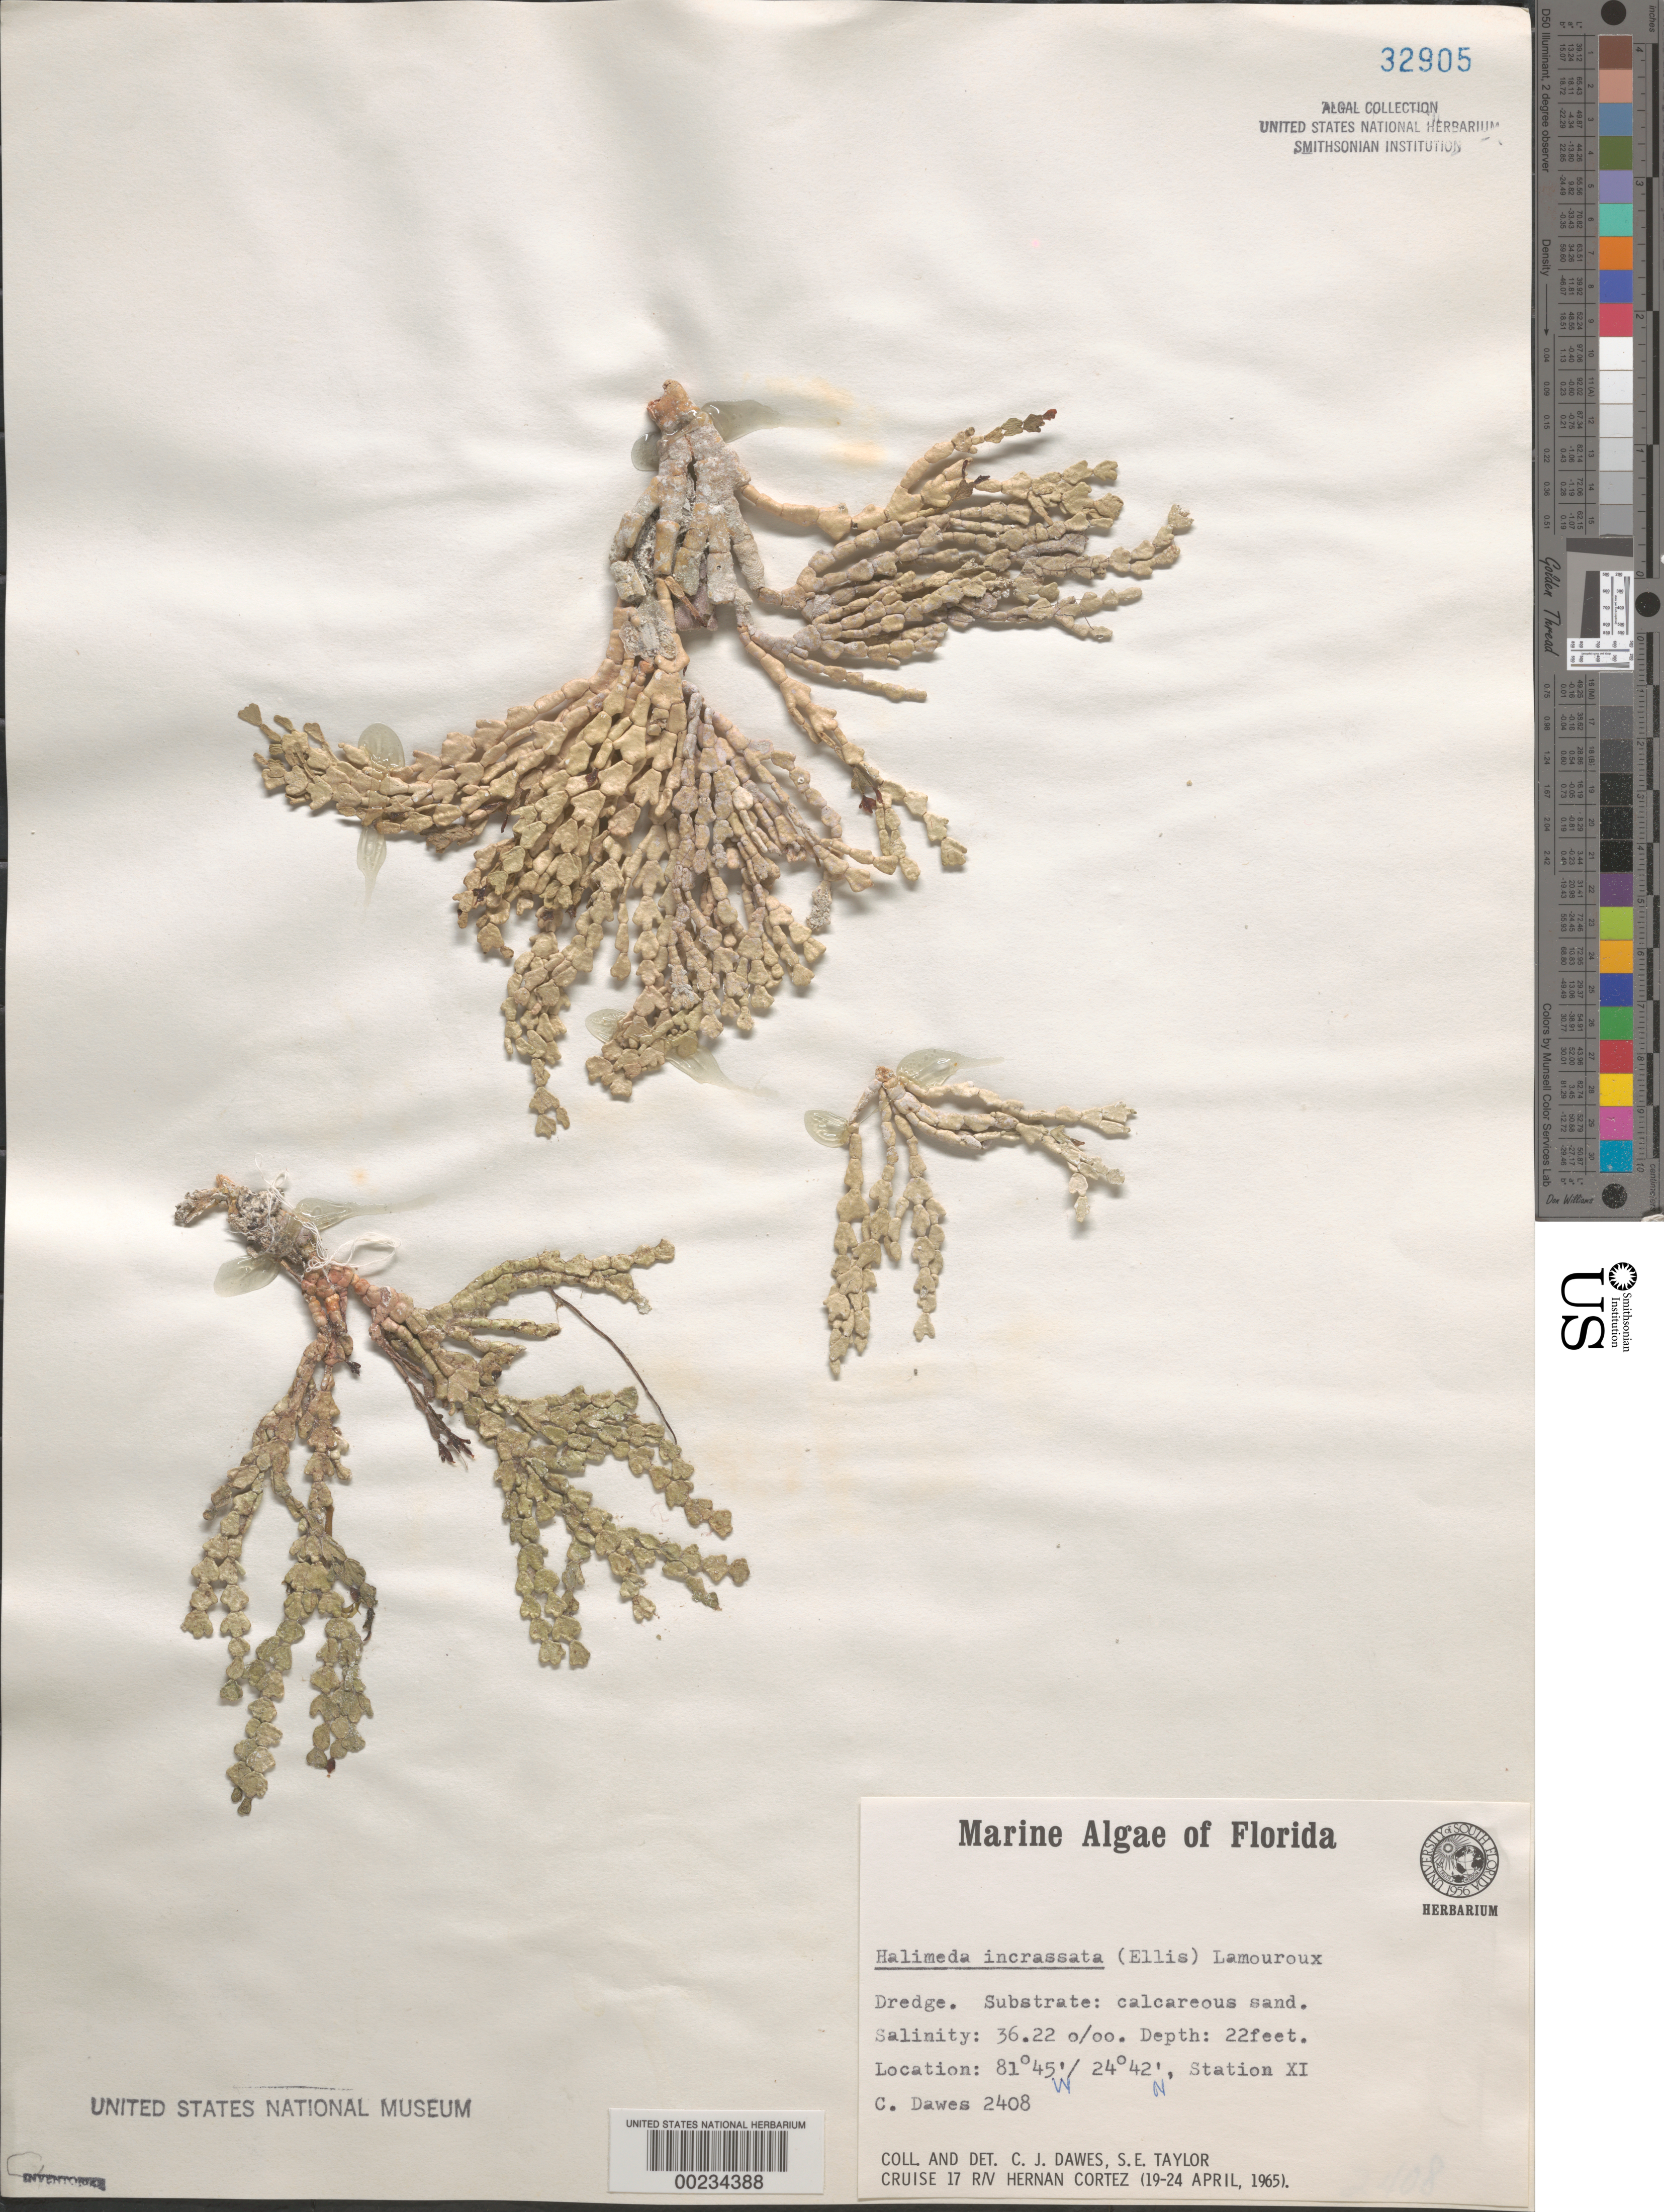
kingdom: Plantae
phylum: Chlorophyta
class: Ulvophyceae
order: Bryopsidales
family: Halimedaceae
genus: Halimeda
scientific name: Halimeda incrassata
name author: (J. Ellis) J.V.Lamouroux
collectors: C. Dawes & S. A. Earle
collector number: Cjd 2408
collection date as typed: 19 Apr 1965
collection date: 1965-04-19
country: United States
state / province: Florida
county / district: Monroe County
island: Florida Keys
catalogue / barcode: US 32905